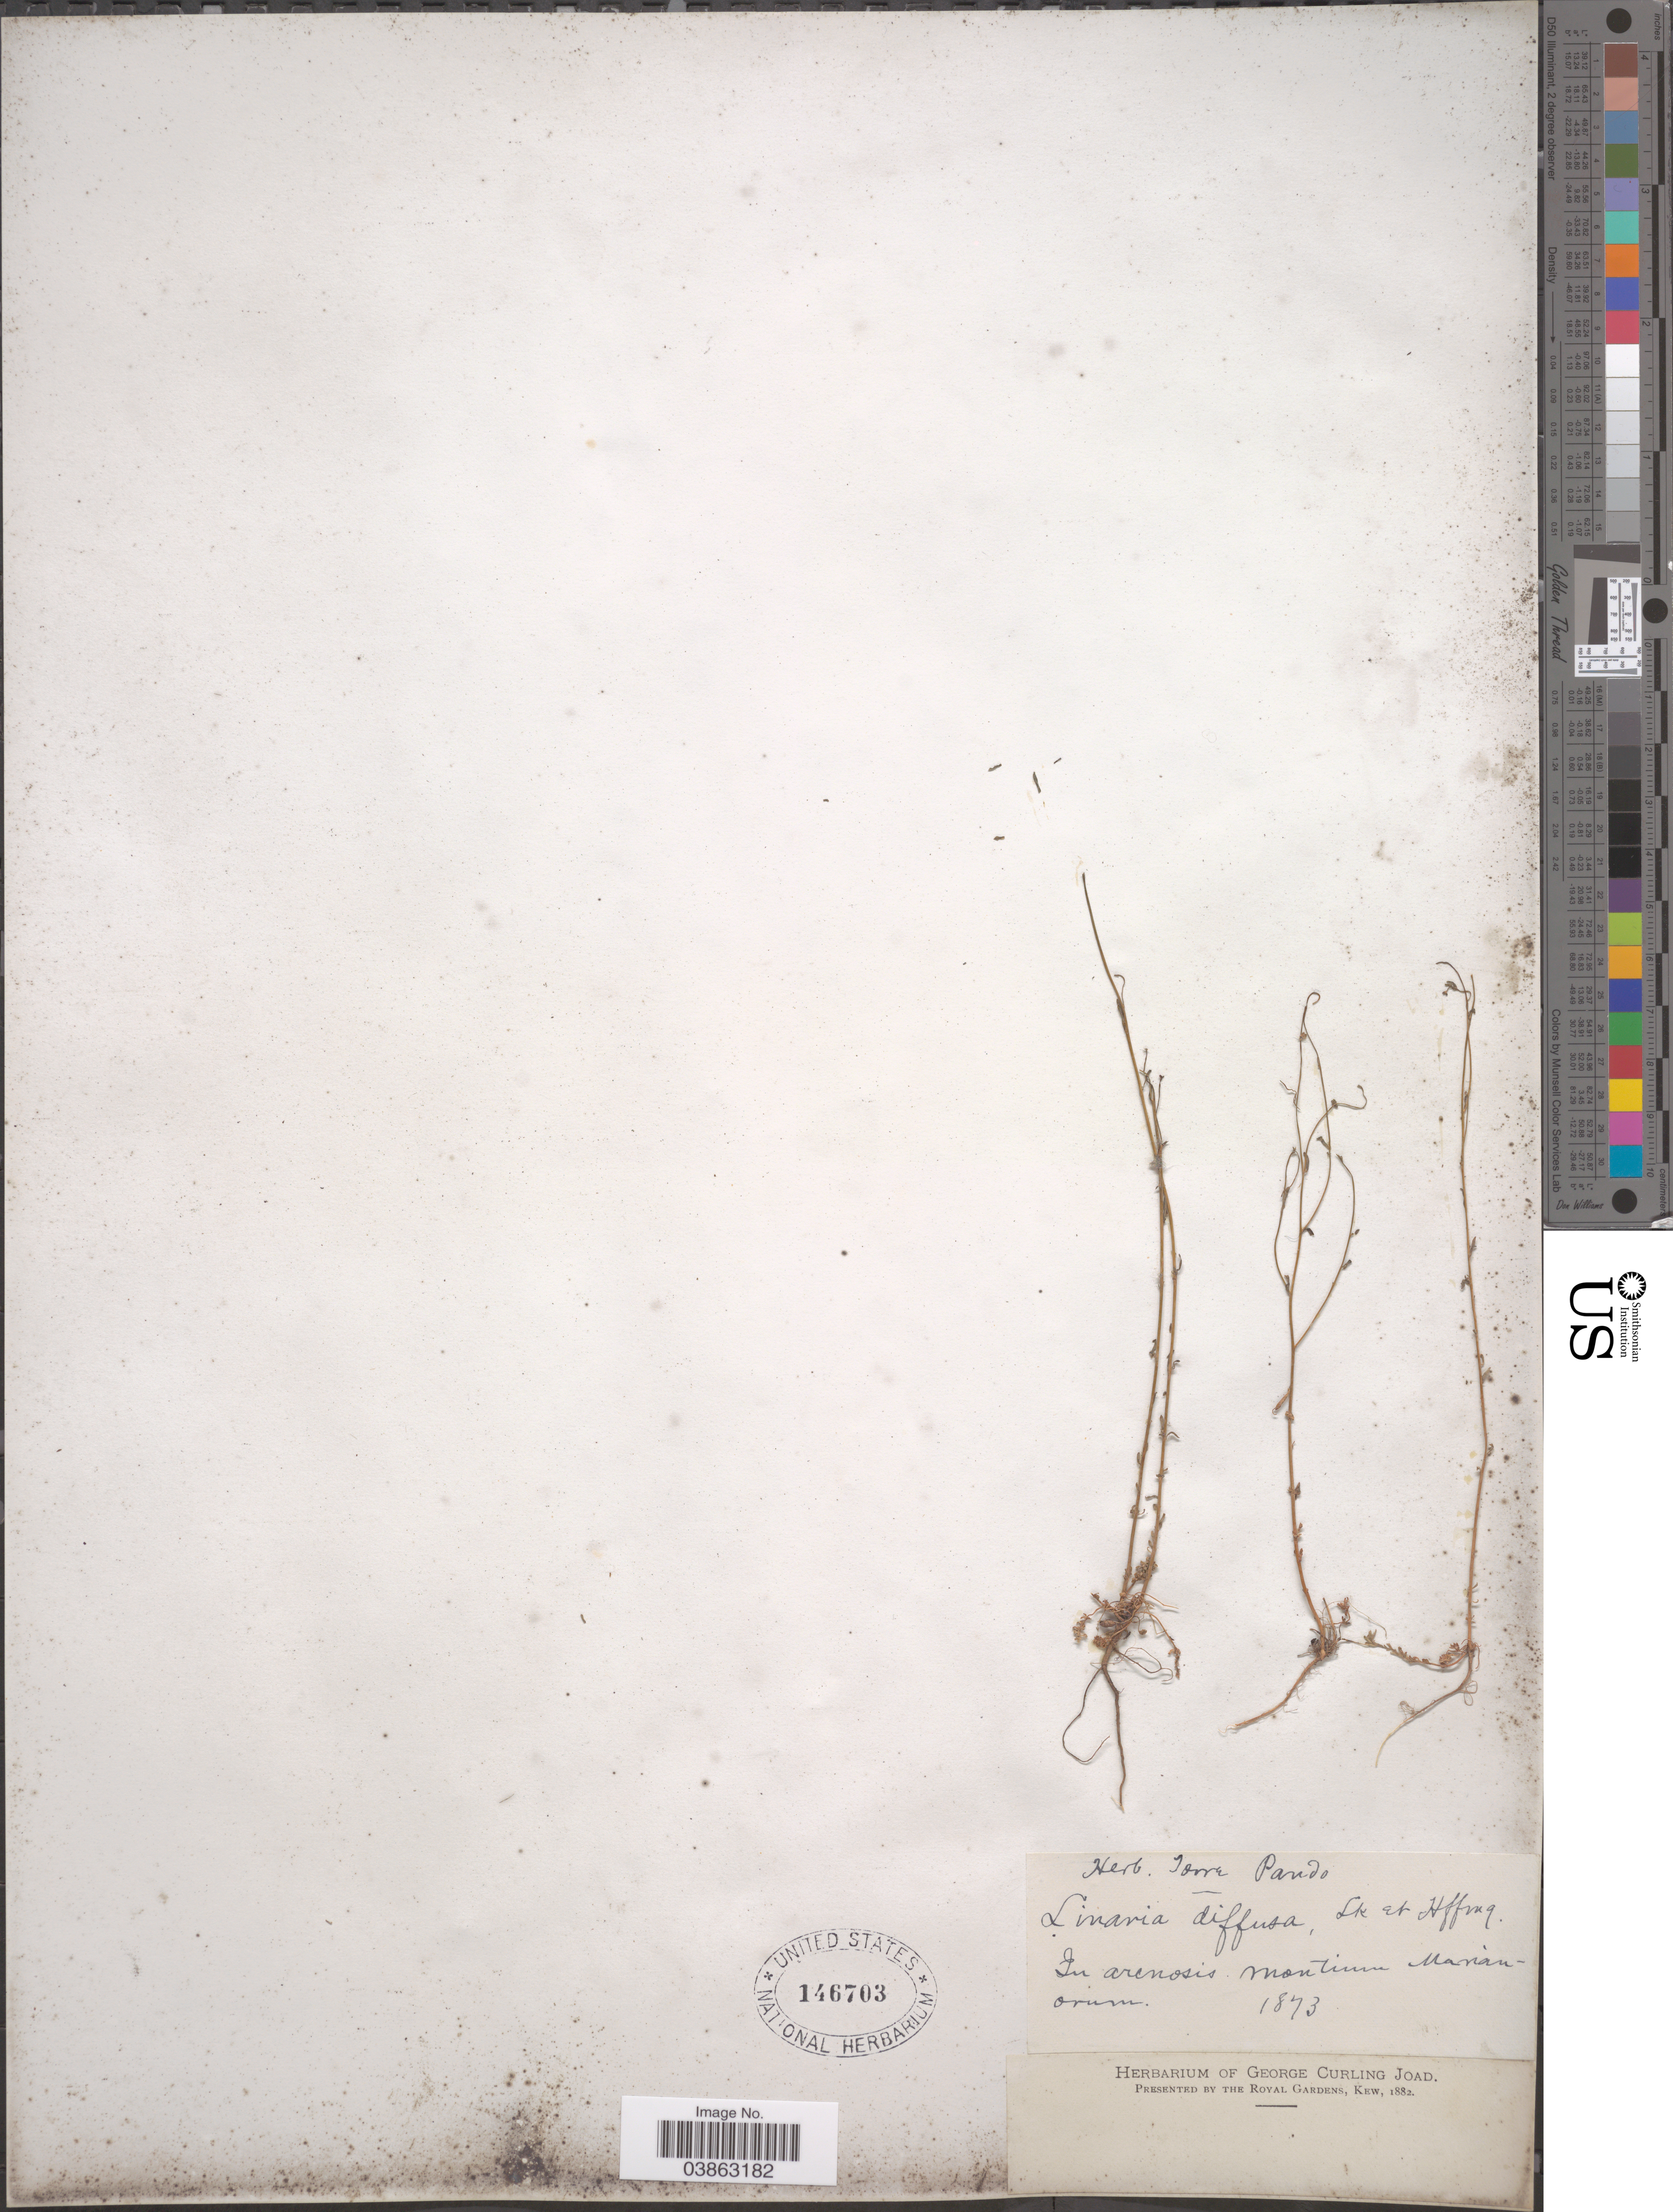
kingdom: Plantae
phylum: Tracheophyta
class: Magnoliopsida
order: Lamiales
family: Plantaginaceae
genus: Linaria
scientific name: Linaria diffusa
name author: Hoffmanns. & Link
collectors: ex herb. Torre Pando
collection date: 1873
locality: In arenosis montium Marianorum. [interpreted] [unsure placement]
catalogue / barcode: US 146703